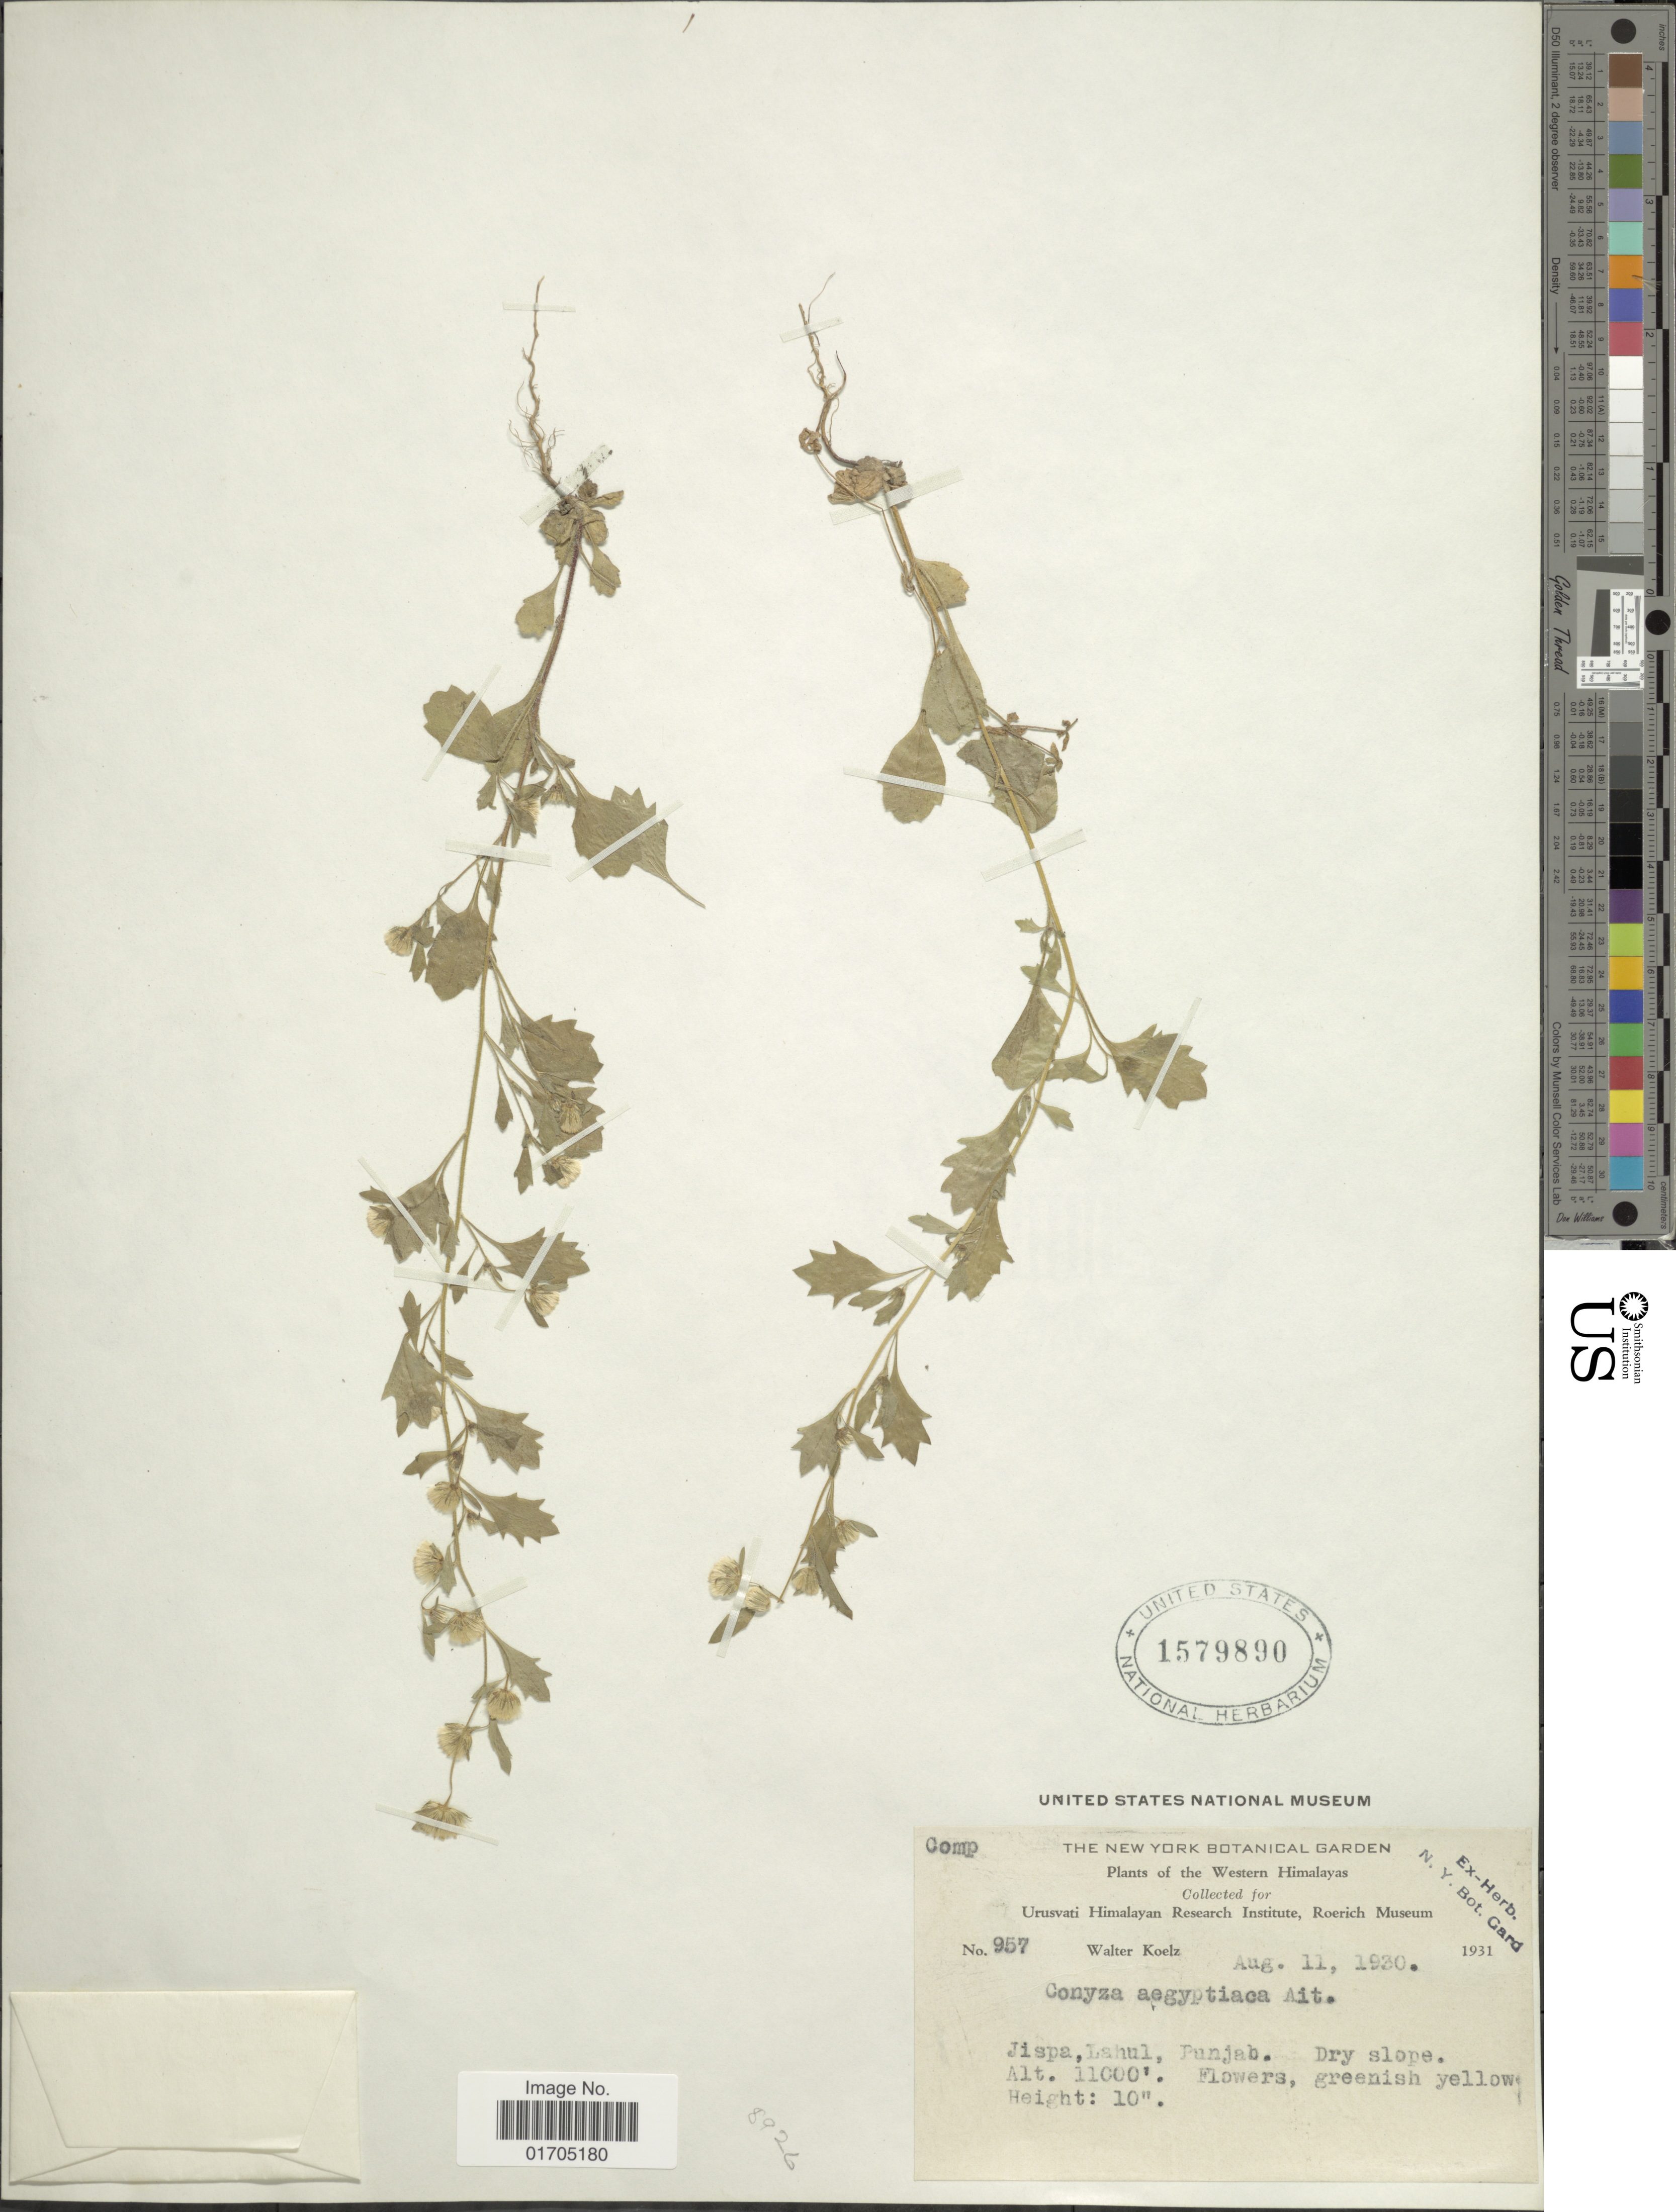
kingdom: Plantae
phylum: Tracheophyta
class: Magnoliopsida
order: Asterales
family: Asteraceae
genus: Brachyactis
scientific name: Brachyactis umbrosa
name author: Benth. in Hook.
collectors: W. N. Koelz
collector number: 957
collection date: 1930-08-11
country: India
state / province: Punjab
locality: Western Himalayas, Jispa, Lahul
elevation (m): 3353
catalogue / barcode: US 1579890